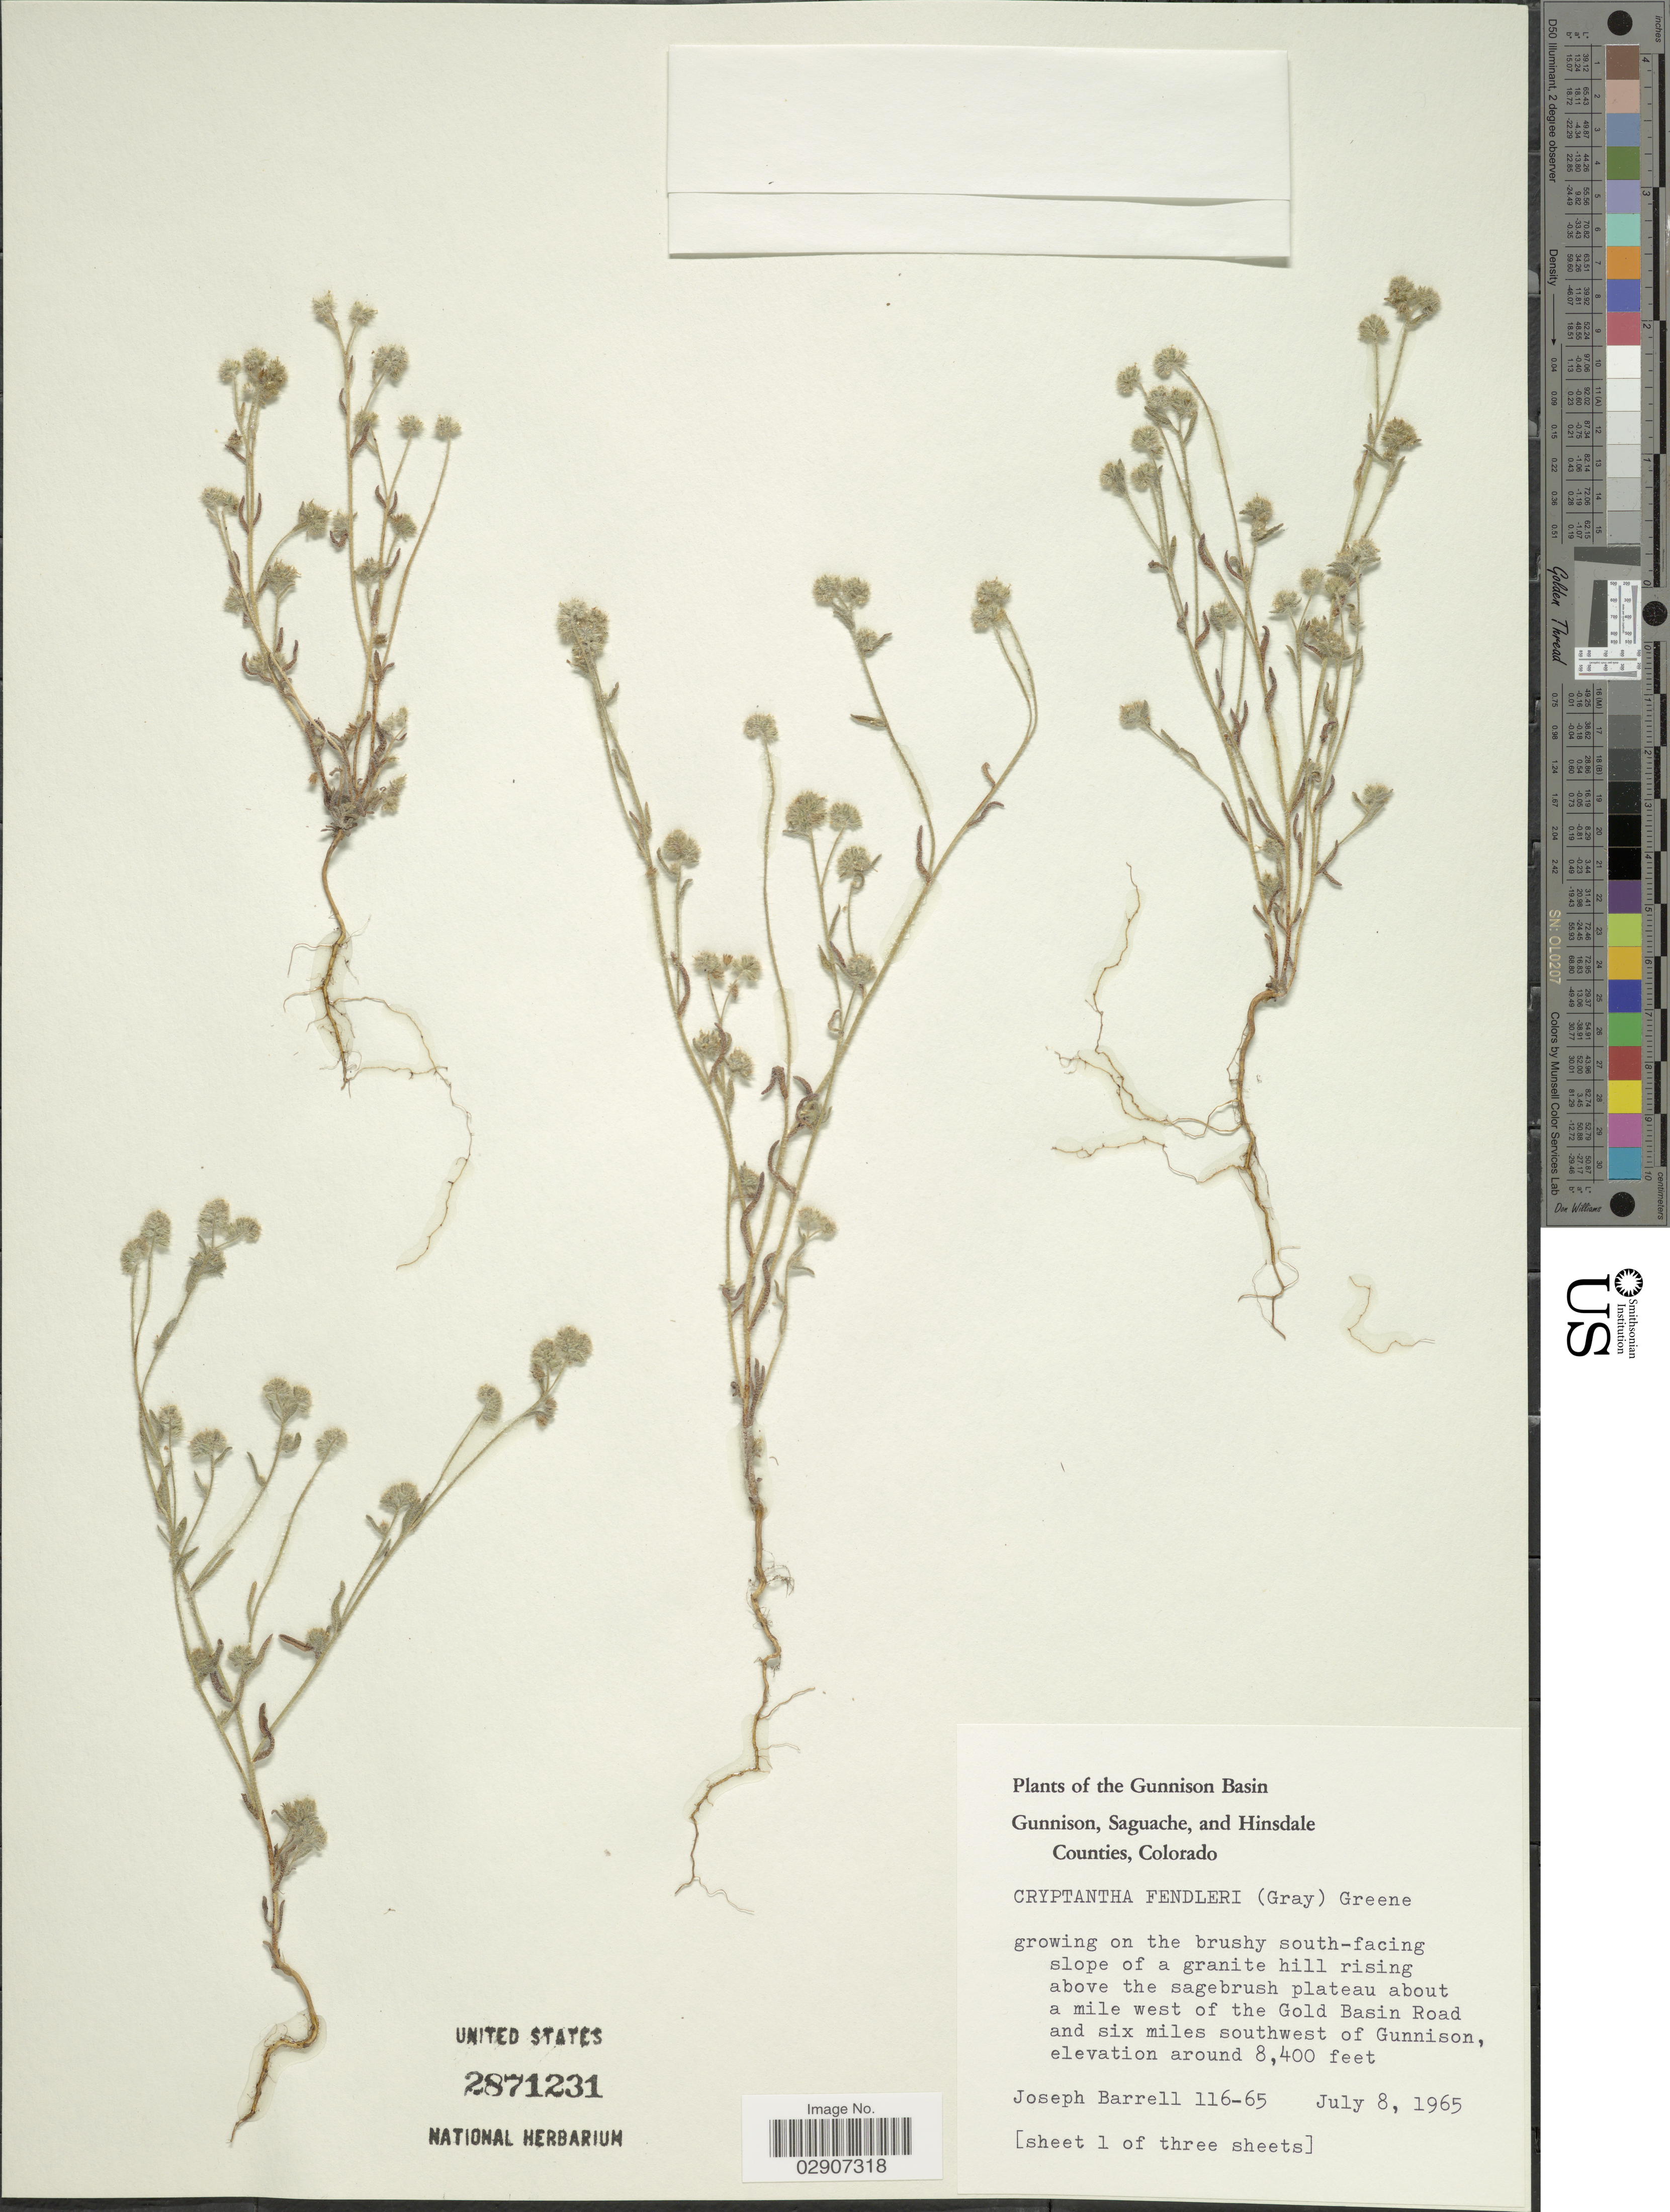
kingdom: Plantae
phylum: Tracheophyta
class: Magnoliopsida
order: Boraginales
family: Boraginaceae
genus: Cryptantha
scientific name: Cryptantha fendleri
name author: (A. Gray) Greene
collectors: J. Barrell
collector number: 116-65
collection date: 1965-07-08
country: United States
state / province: Colorado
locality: The Gunnison Basin, Gunnison, about a mile west of the Gold Basin Road and six miles southwest of Gunnison.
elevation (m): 2560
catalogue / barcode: US 2871231